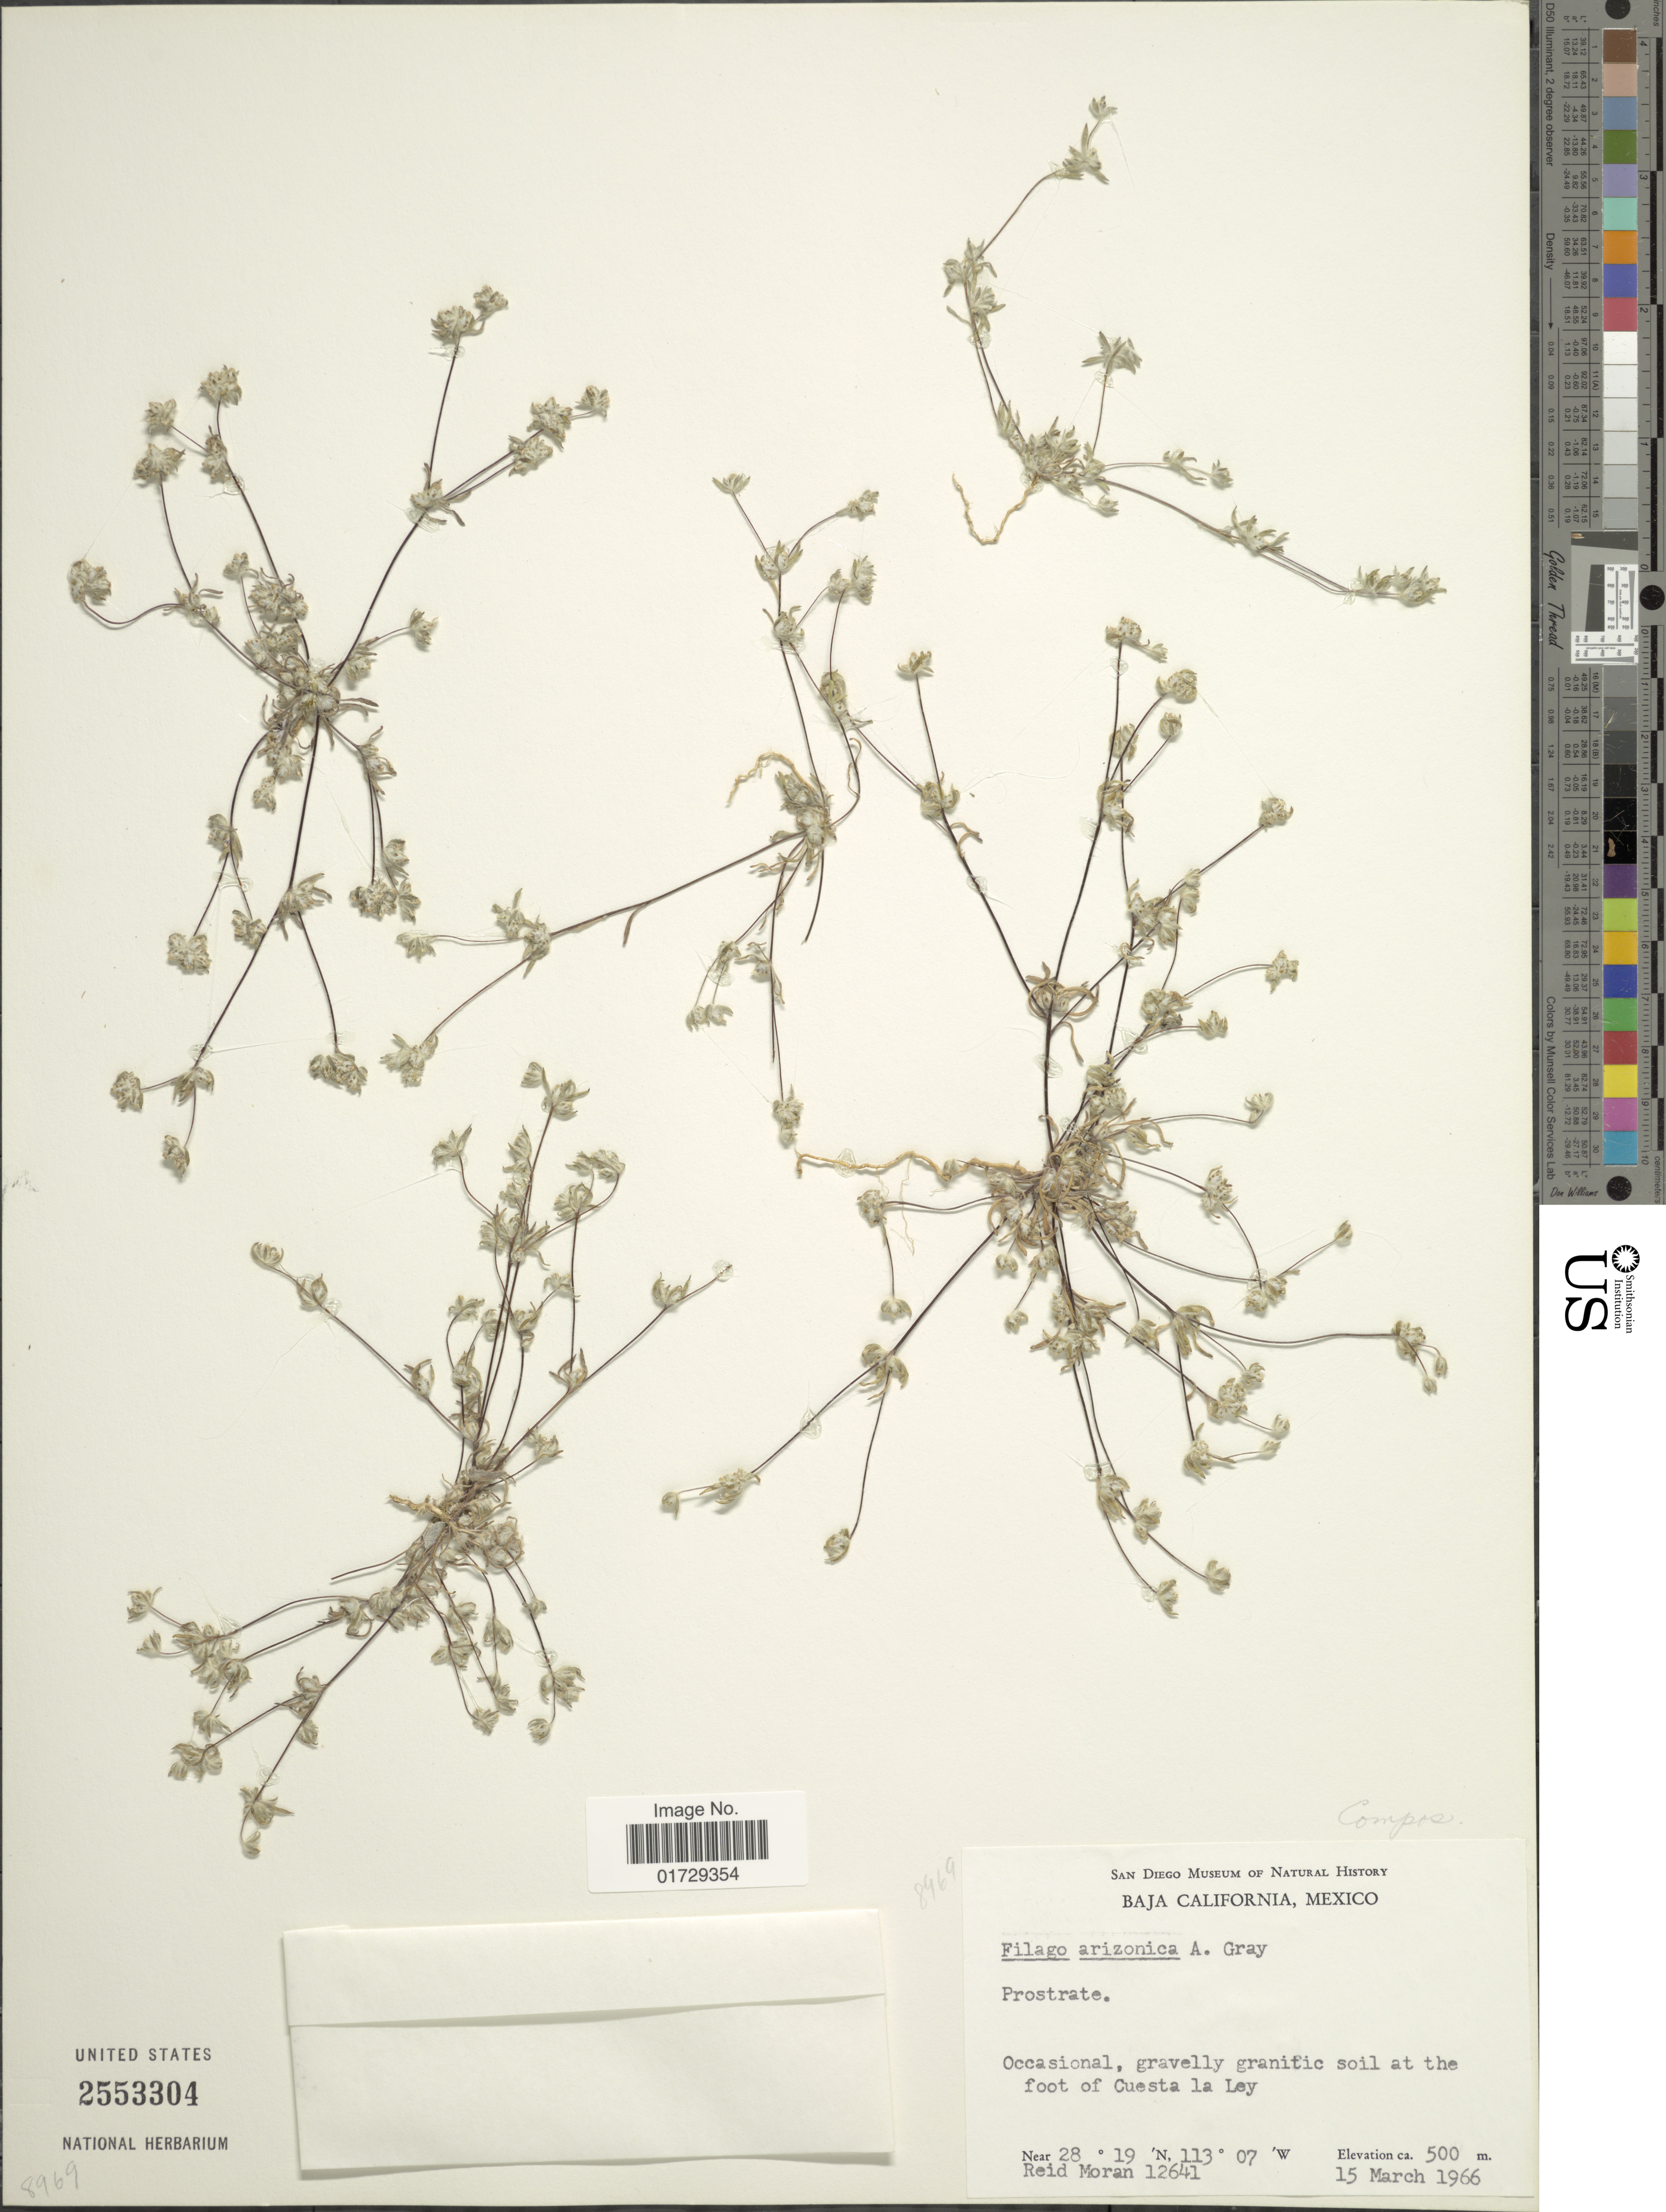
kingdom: Plantae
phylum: Tracheophyta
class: Magnoliopsida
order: Asterales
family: Asteraceae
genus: Filago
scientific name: Filago arizonica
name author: A. Gray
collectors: R. V. Moran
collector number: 12641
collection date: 1966-03-15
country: Mexico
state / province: Baja California Sur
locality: Gravelly granific soil at the foot of Cuesta la Ley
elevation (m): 500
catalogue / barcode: US 2553304